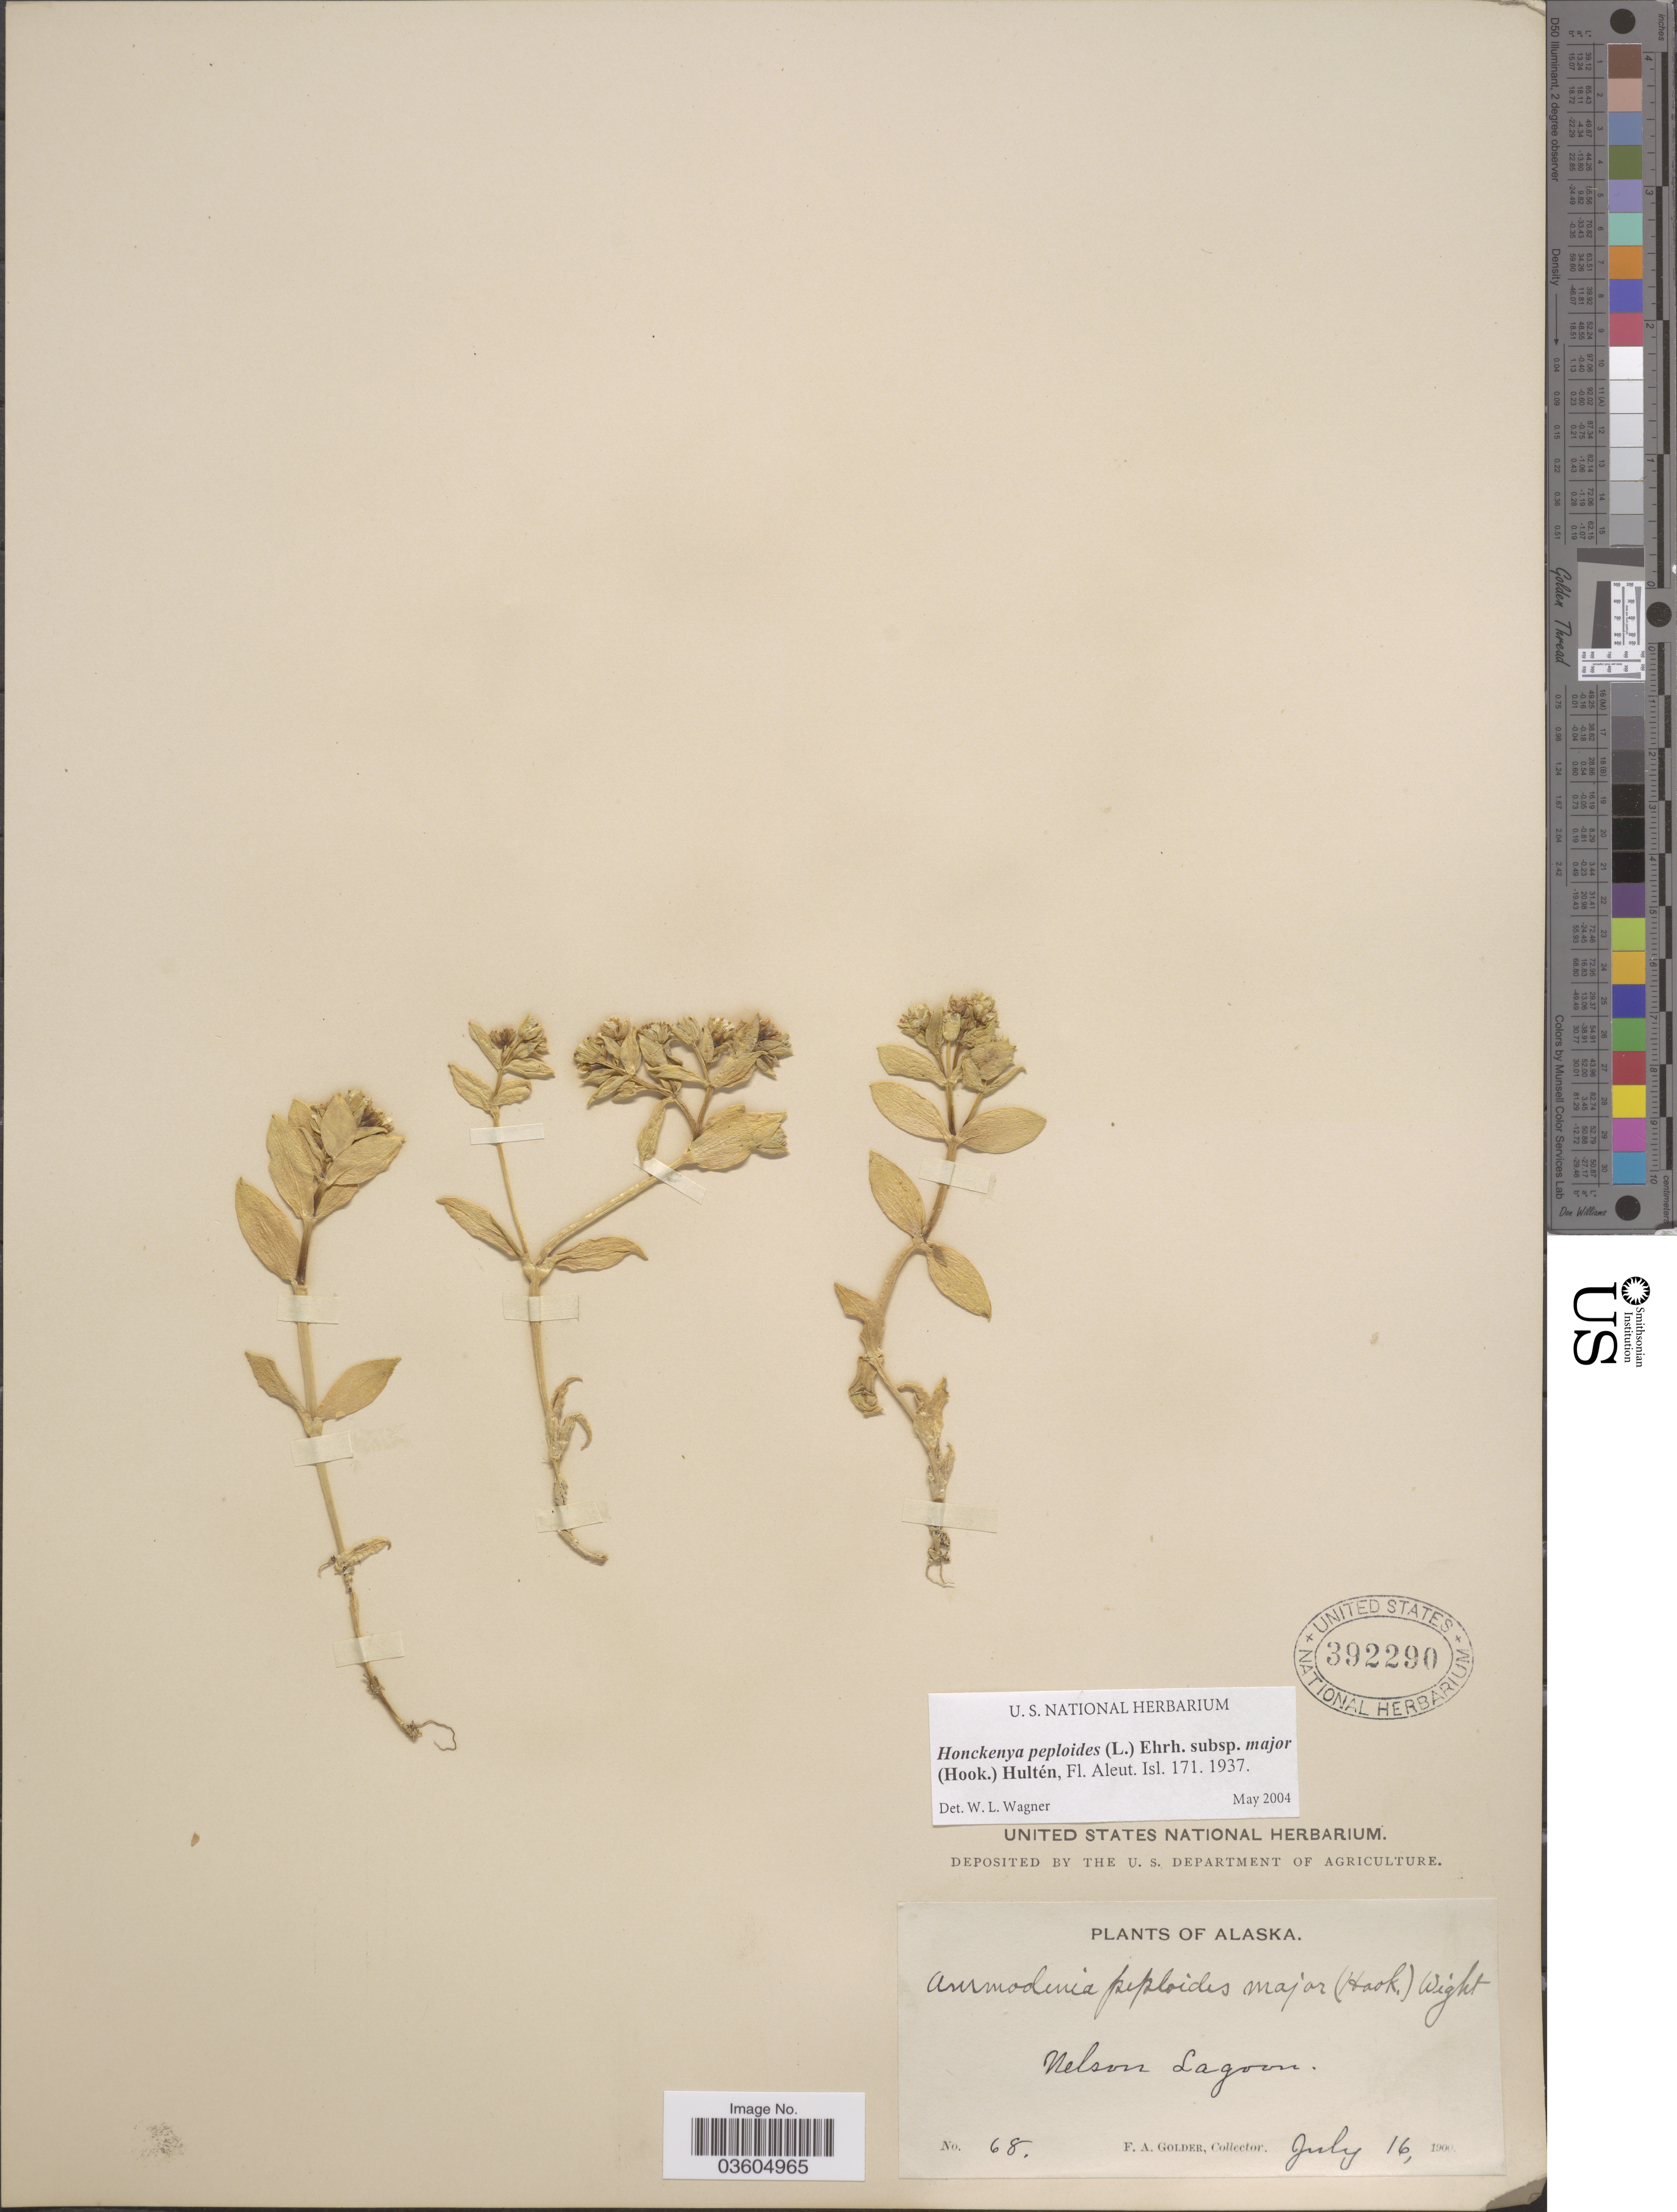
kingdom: Plantae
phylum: Tracheophyta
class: Magnoliopsida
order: Caryophyllales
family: Caryophyllaceae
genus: Honckenya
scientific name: Honckenya peploides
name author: (L.) Ehrh.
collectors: F. Golder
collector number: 68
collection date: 1900-07-16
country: United States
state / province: Alaska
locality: Nelson Lagoon.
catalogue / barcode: US 392290